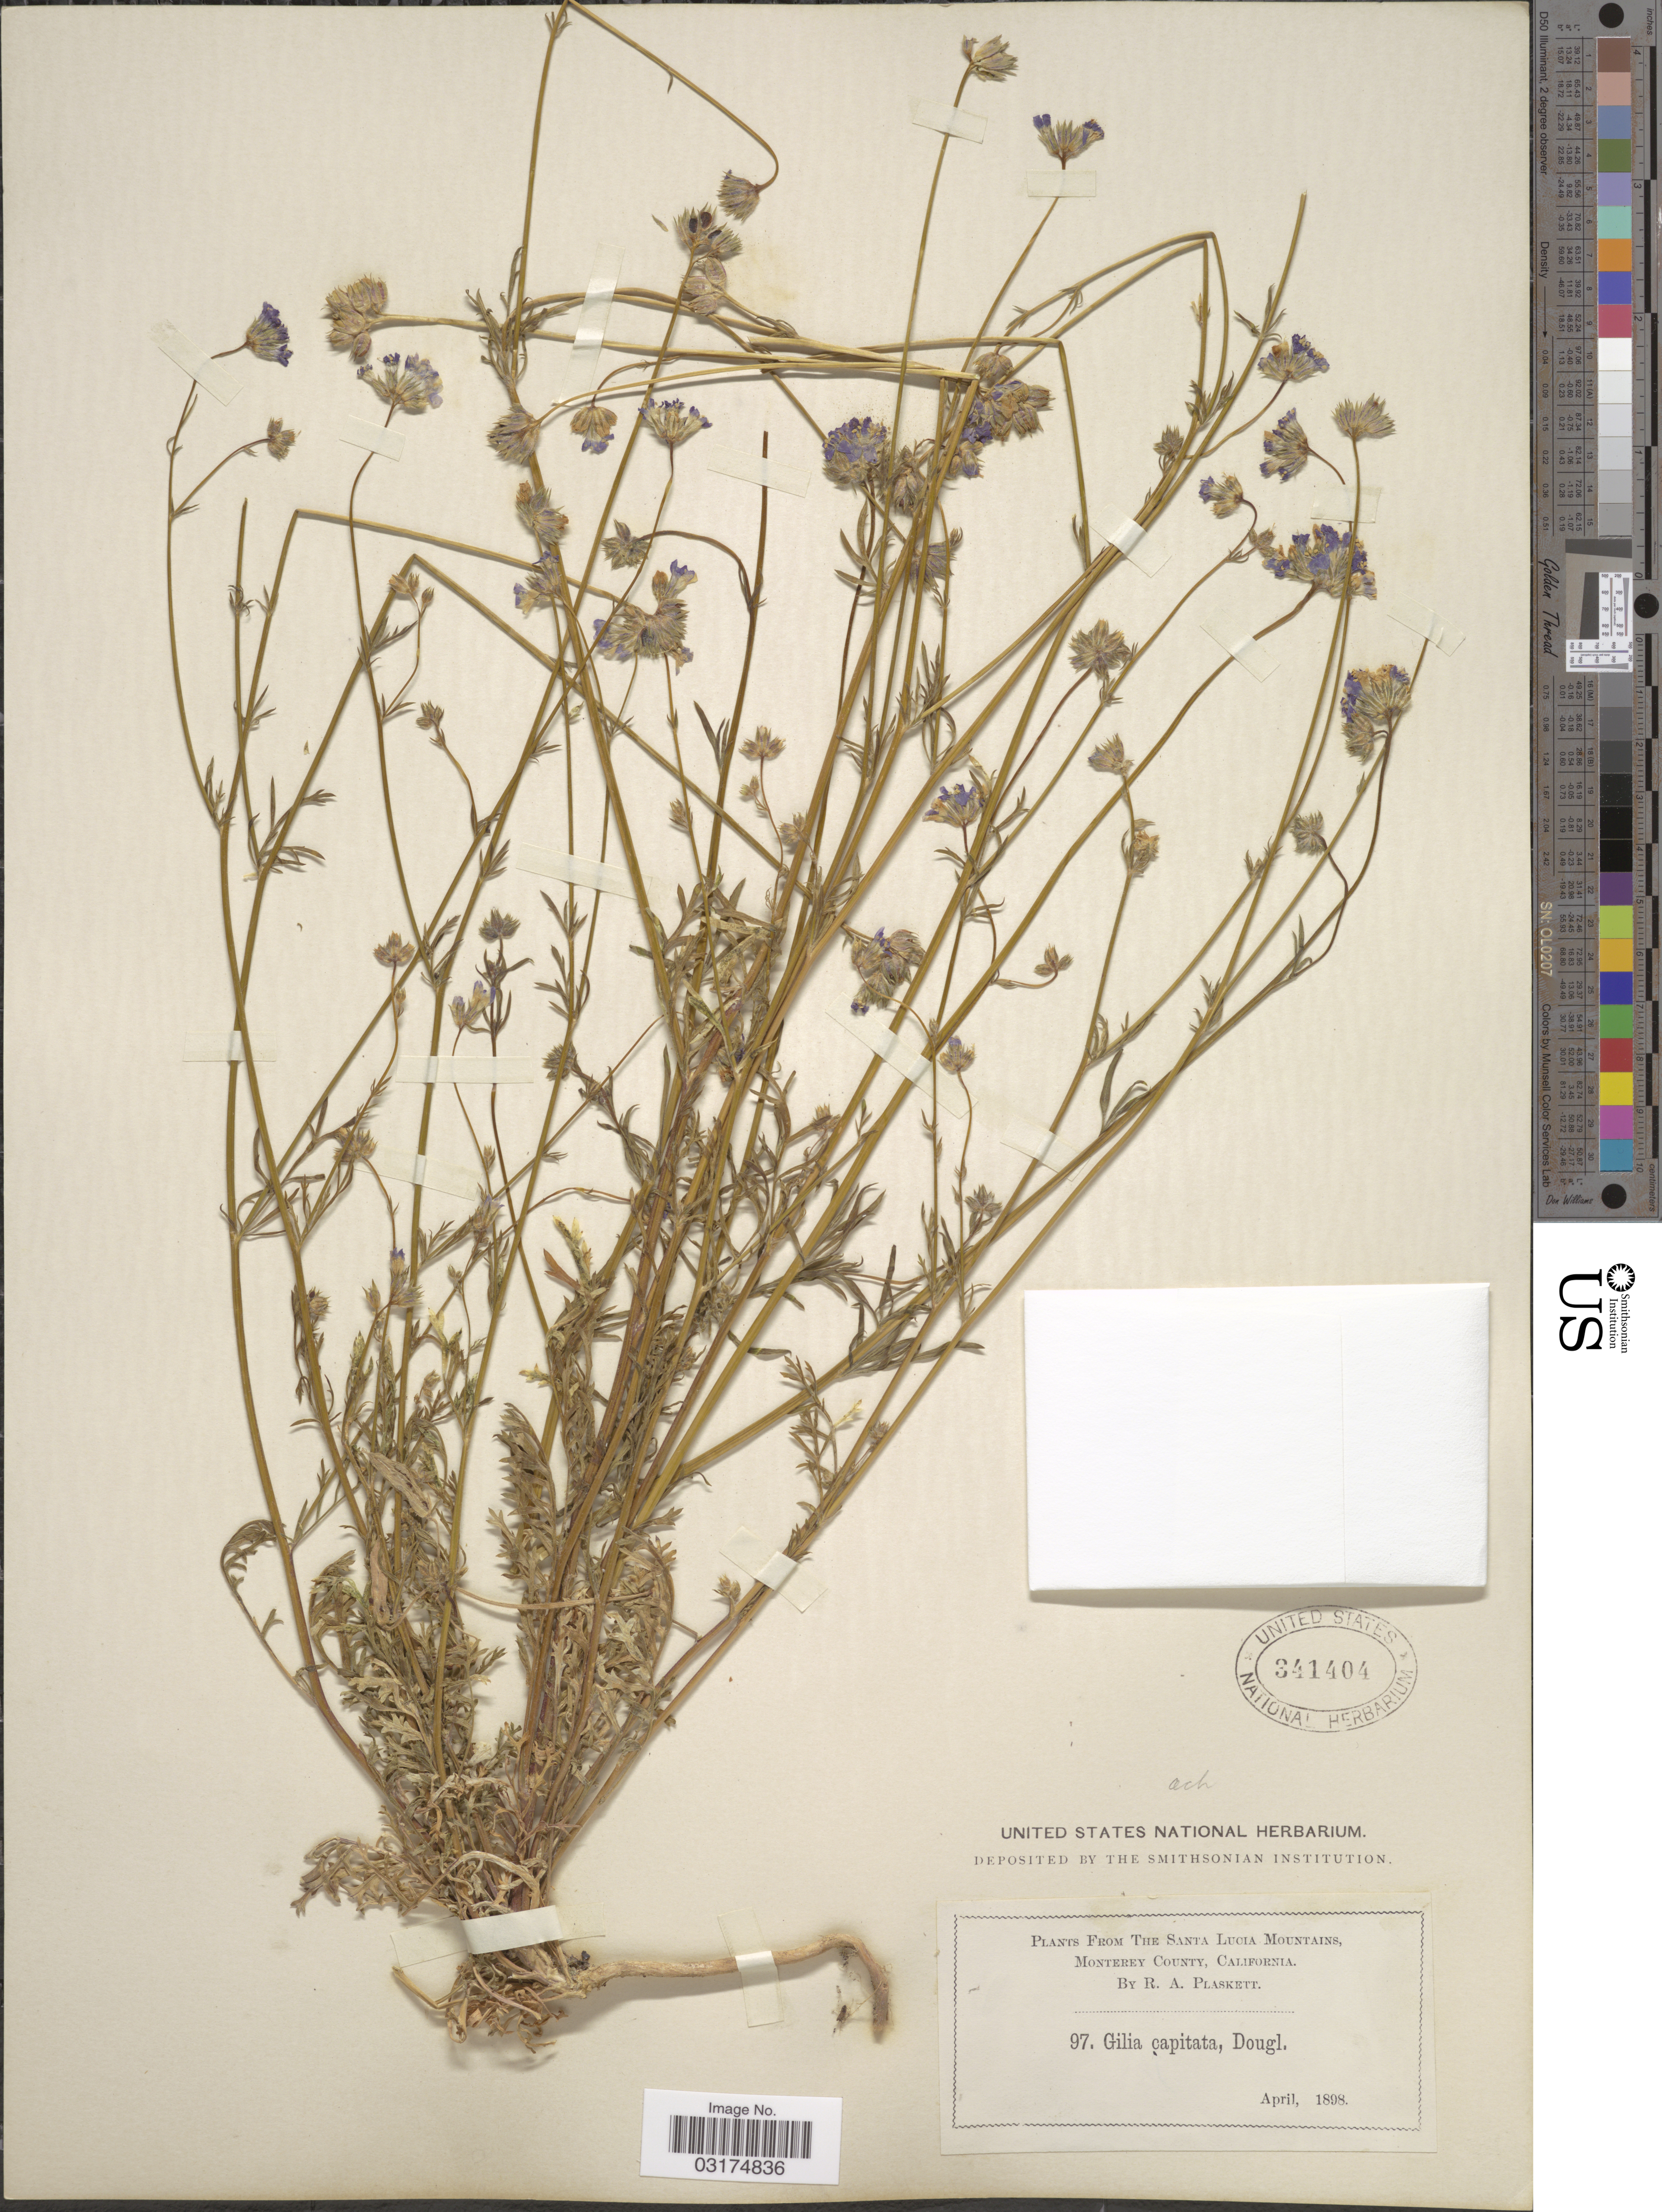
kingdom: Plantae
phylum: Tracheophyta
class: Magnoliopsida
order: Ericales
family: Polemoniaceae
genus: Gilia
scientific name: Gilia achilleifolia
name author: Benth.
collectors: R. Plaskett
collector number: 97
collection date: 1898-04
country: United States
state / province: California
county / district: Monterey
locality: The Santa Lucia Mountains, Monterey County.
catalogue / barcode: US 341404